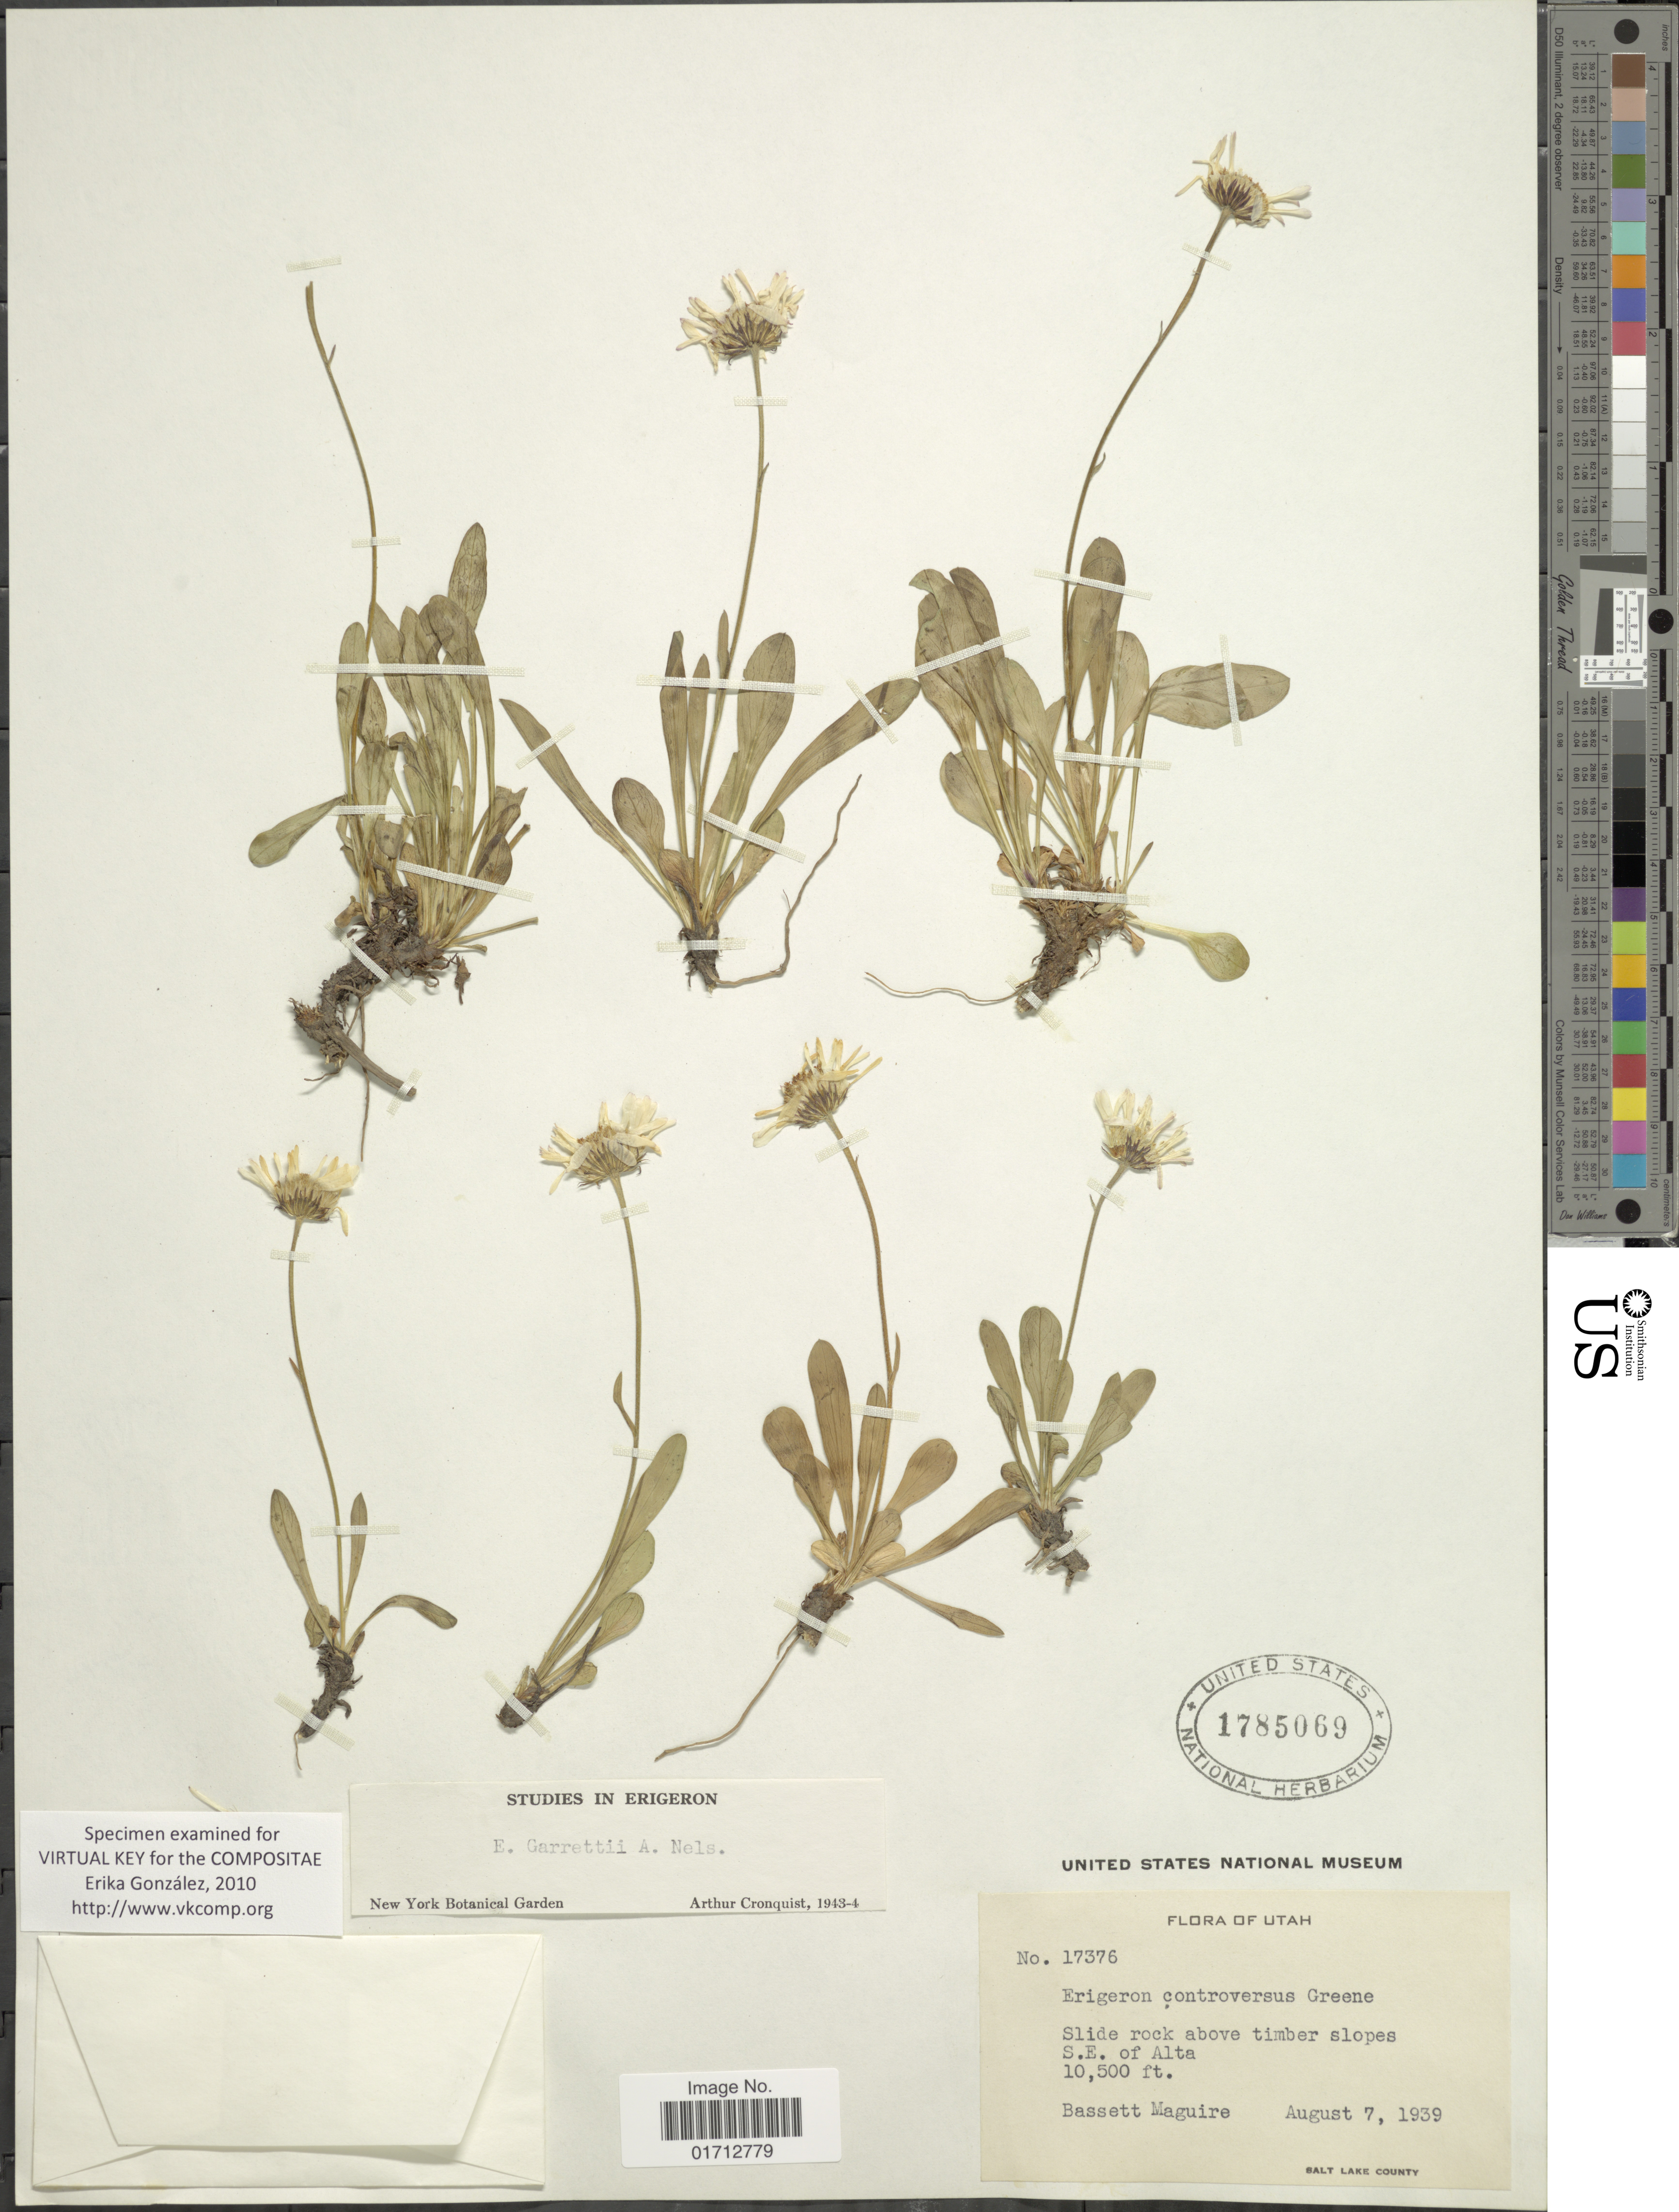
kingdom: Plantae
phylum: Tracheophyta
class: Magnoliopsida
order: Asterales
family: Asteraceae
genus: Erigeron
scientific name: Erigeron garrettii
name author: A. Nelson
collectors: B. Maguire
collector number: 17376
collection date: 1939-08-07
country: United States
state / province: Utah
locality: Salt Lake County, Slide rock above timber slopes S.E. of Alta.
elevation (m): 3200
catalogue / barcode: US 1785069